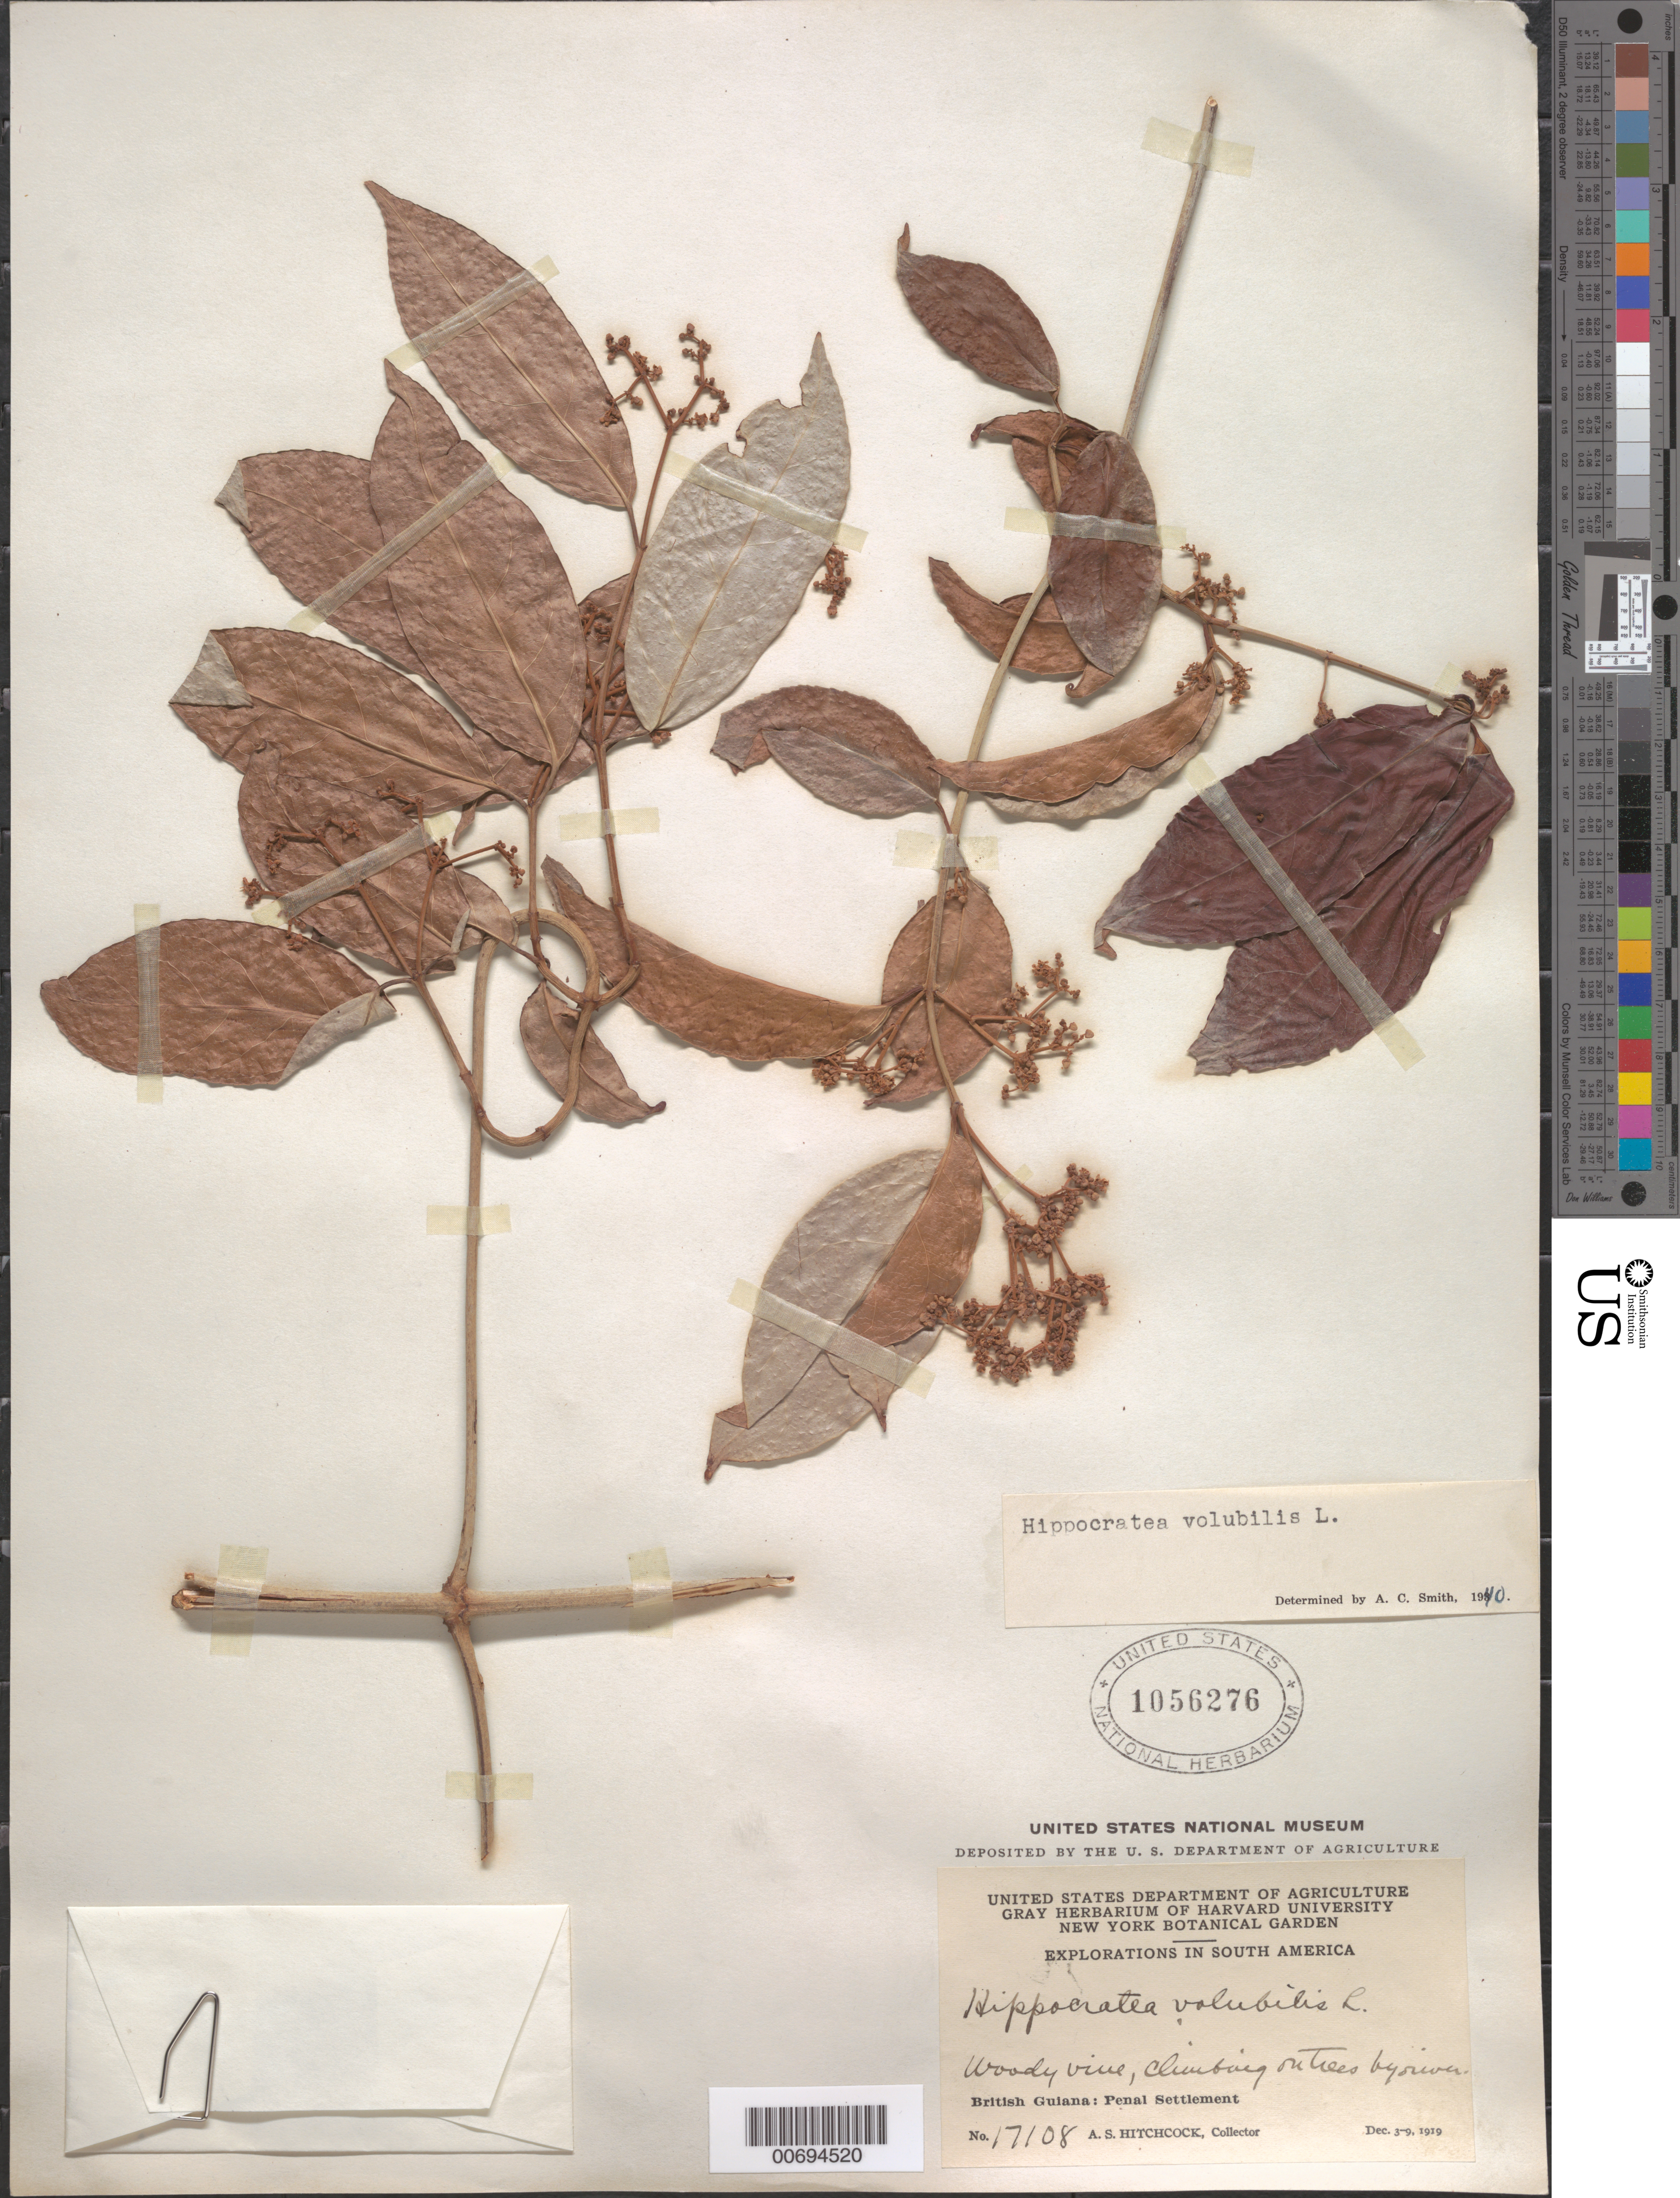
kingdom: Plantae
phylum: Tracheophyta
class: Magnoliopsida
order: Celastrales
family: Celastraceae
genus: Hippocratea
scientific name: Hippocratea volubilis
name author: L.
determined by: Smith, A. C.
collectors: A. S. Hitchcock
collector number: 17108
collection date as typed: Dec. 3-9, 1919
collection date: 1919-12-03/1919-12-09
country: Guyana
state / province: Cuyuni-Mazaruni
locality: Penal Settlement, on W side of Essequibo River, near mouth of Mazaruni River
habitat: Trees by R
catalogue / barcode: US 1056276